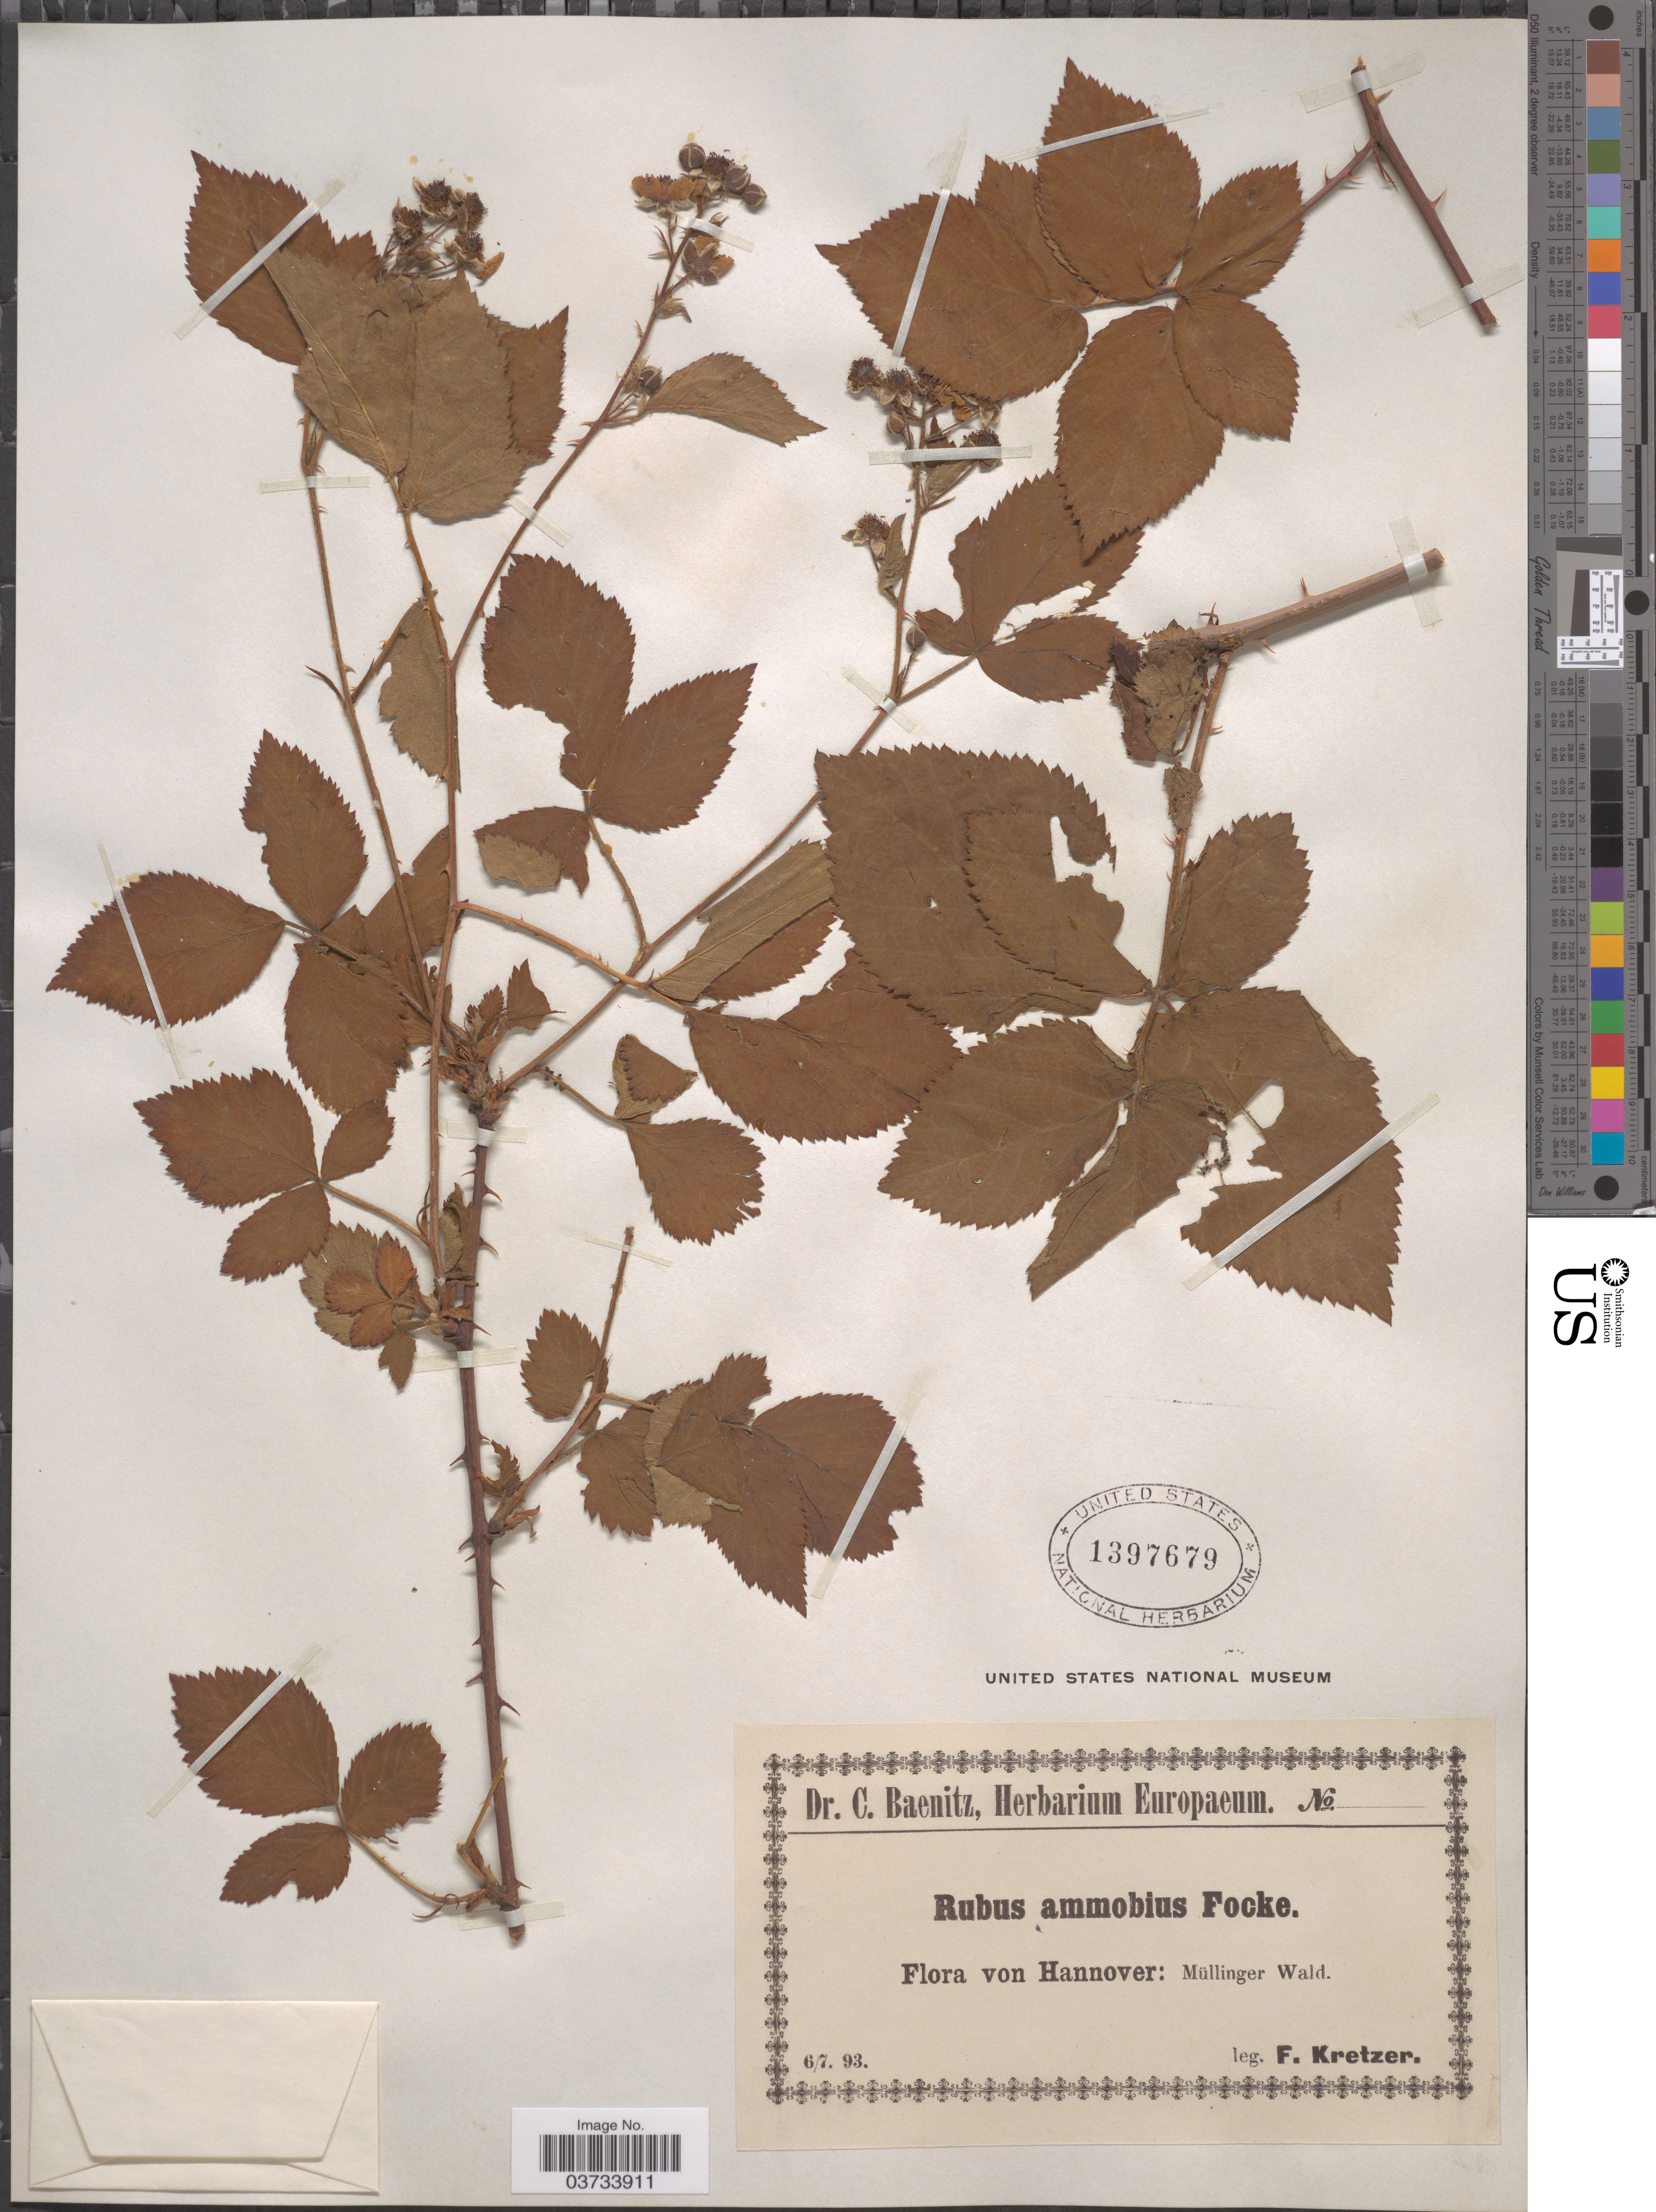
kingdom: Plantae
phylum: Tracheophyta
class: Magnoliopsida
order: Rosales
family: Rosaceae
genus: Rubus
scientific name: Rubus ammobius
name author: Buchenau & Focke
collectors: F. Kretzer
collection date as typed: Transcribed d/m/y: 7/6/93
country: Germany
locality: Hannover: Mülinger Wald.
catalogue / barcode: US 1397679